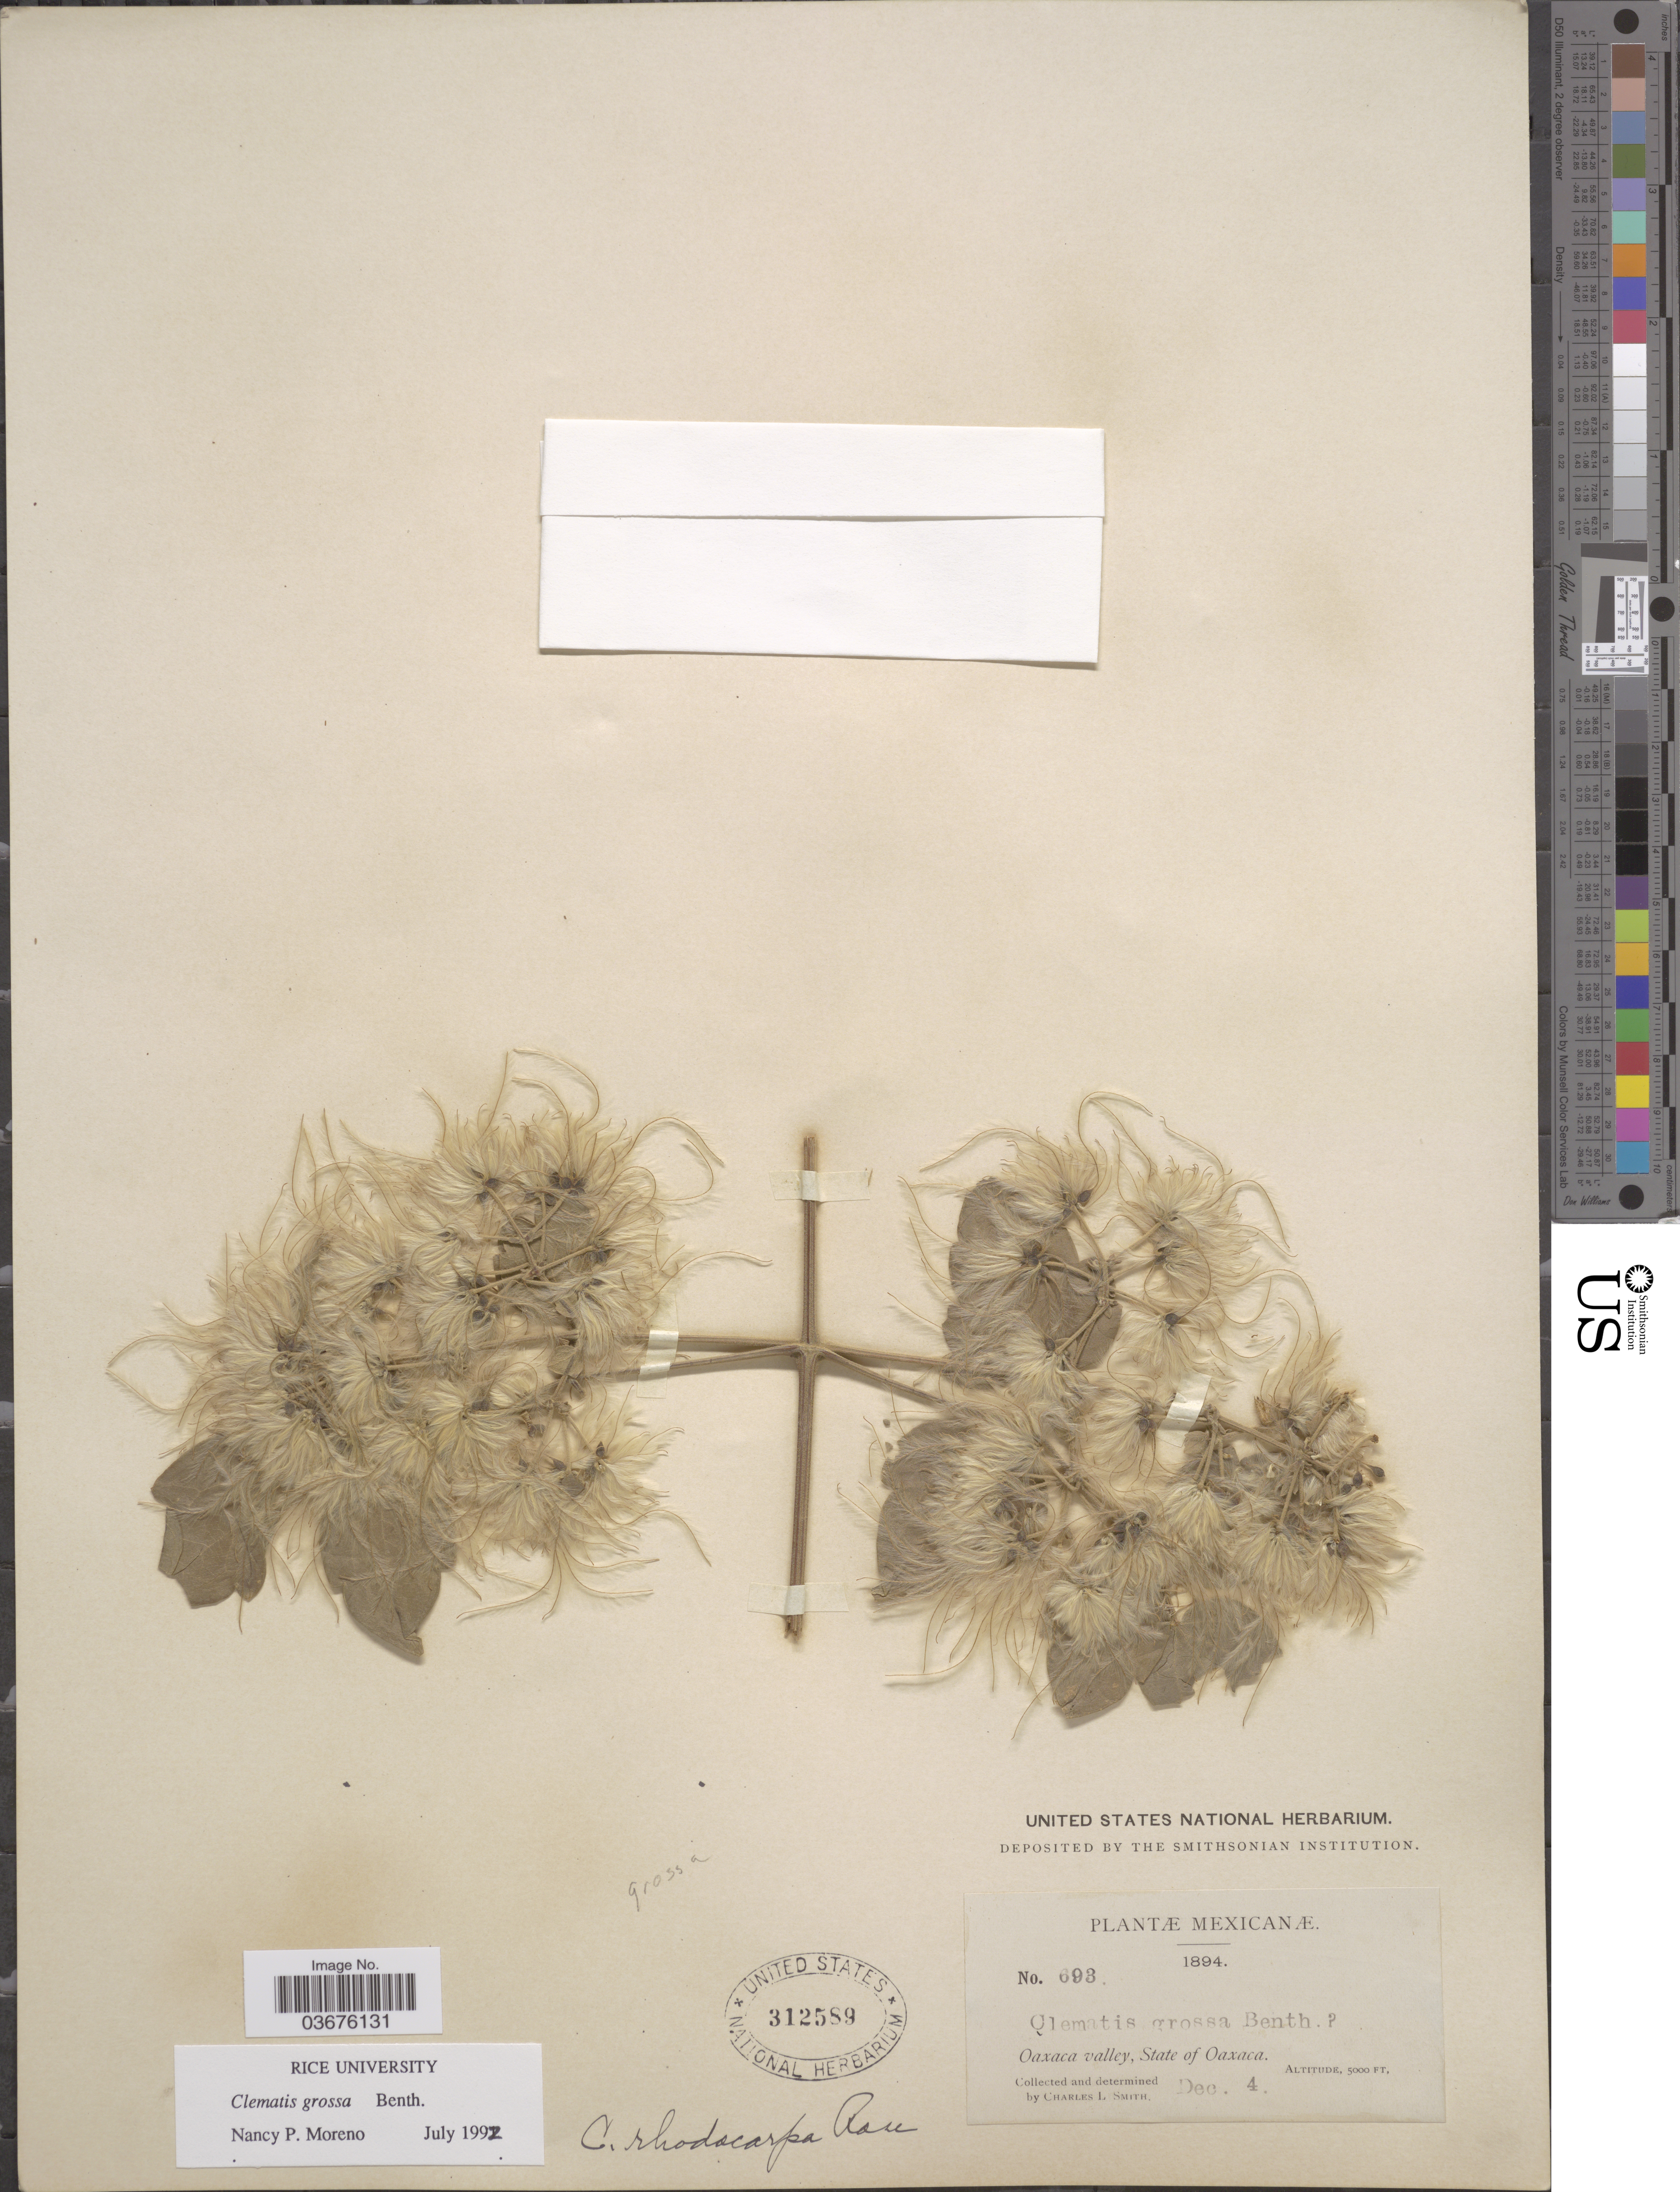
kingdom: Plantae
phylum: Tracheophyta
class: Magnoliopsida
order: Ranunculales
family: Ranunculaceae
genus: Clematis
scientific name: Clematis grossa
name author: Benth.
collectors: C. L. Smith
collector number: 693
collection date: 1894-12-04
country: Mexico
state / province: Oaxaca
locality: Oaxaca valley.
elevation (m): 1524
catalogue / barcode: US 312589